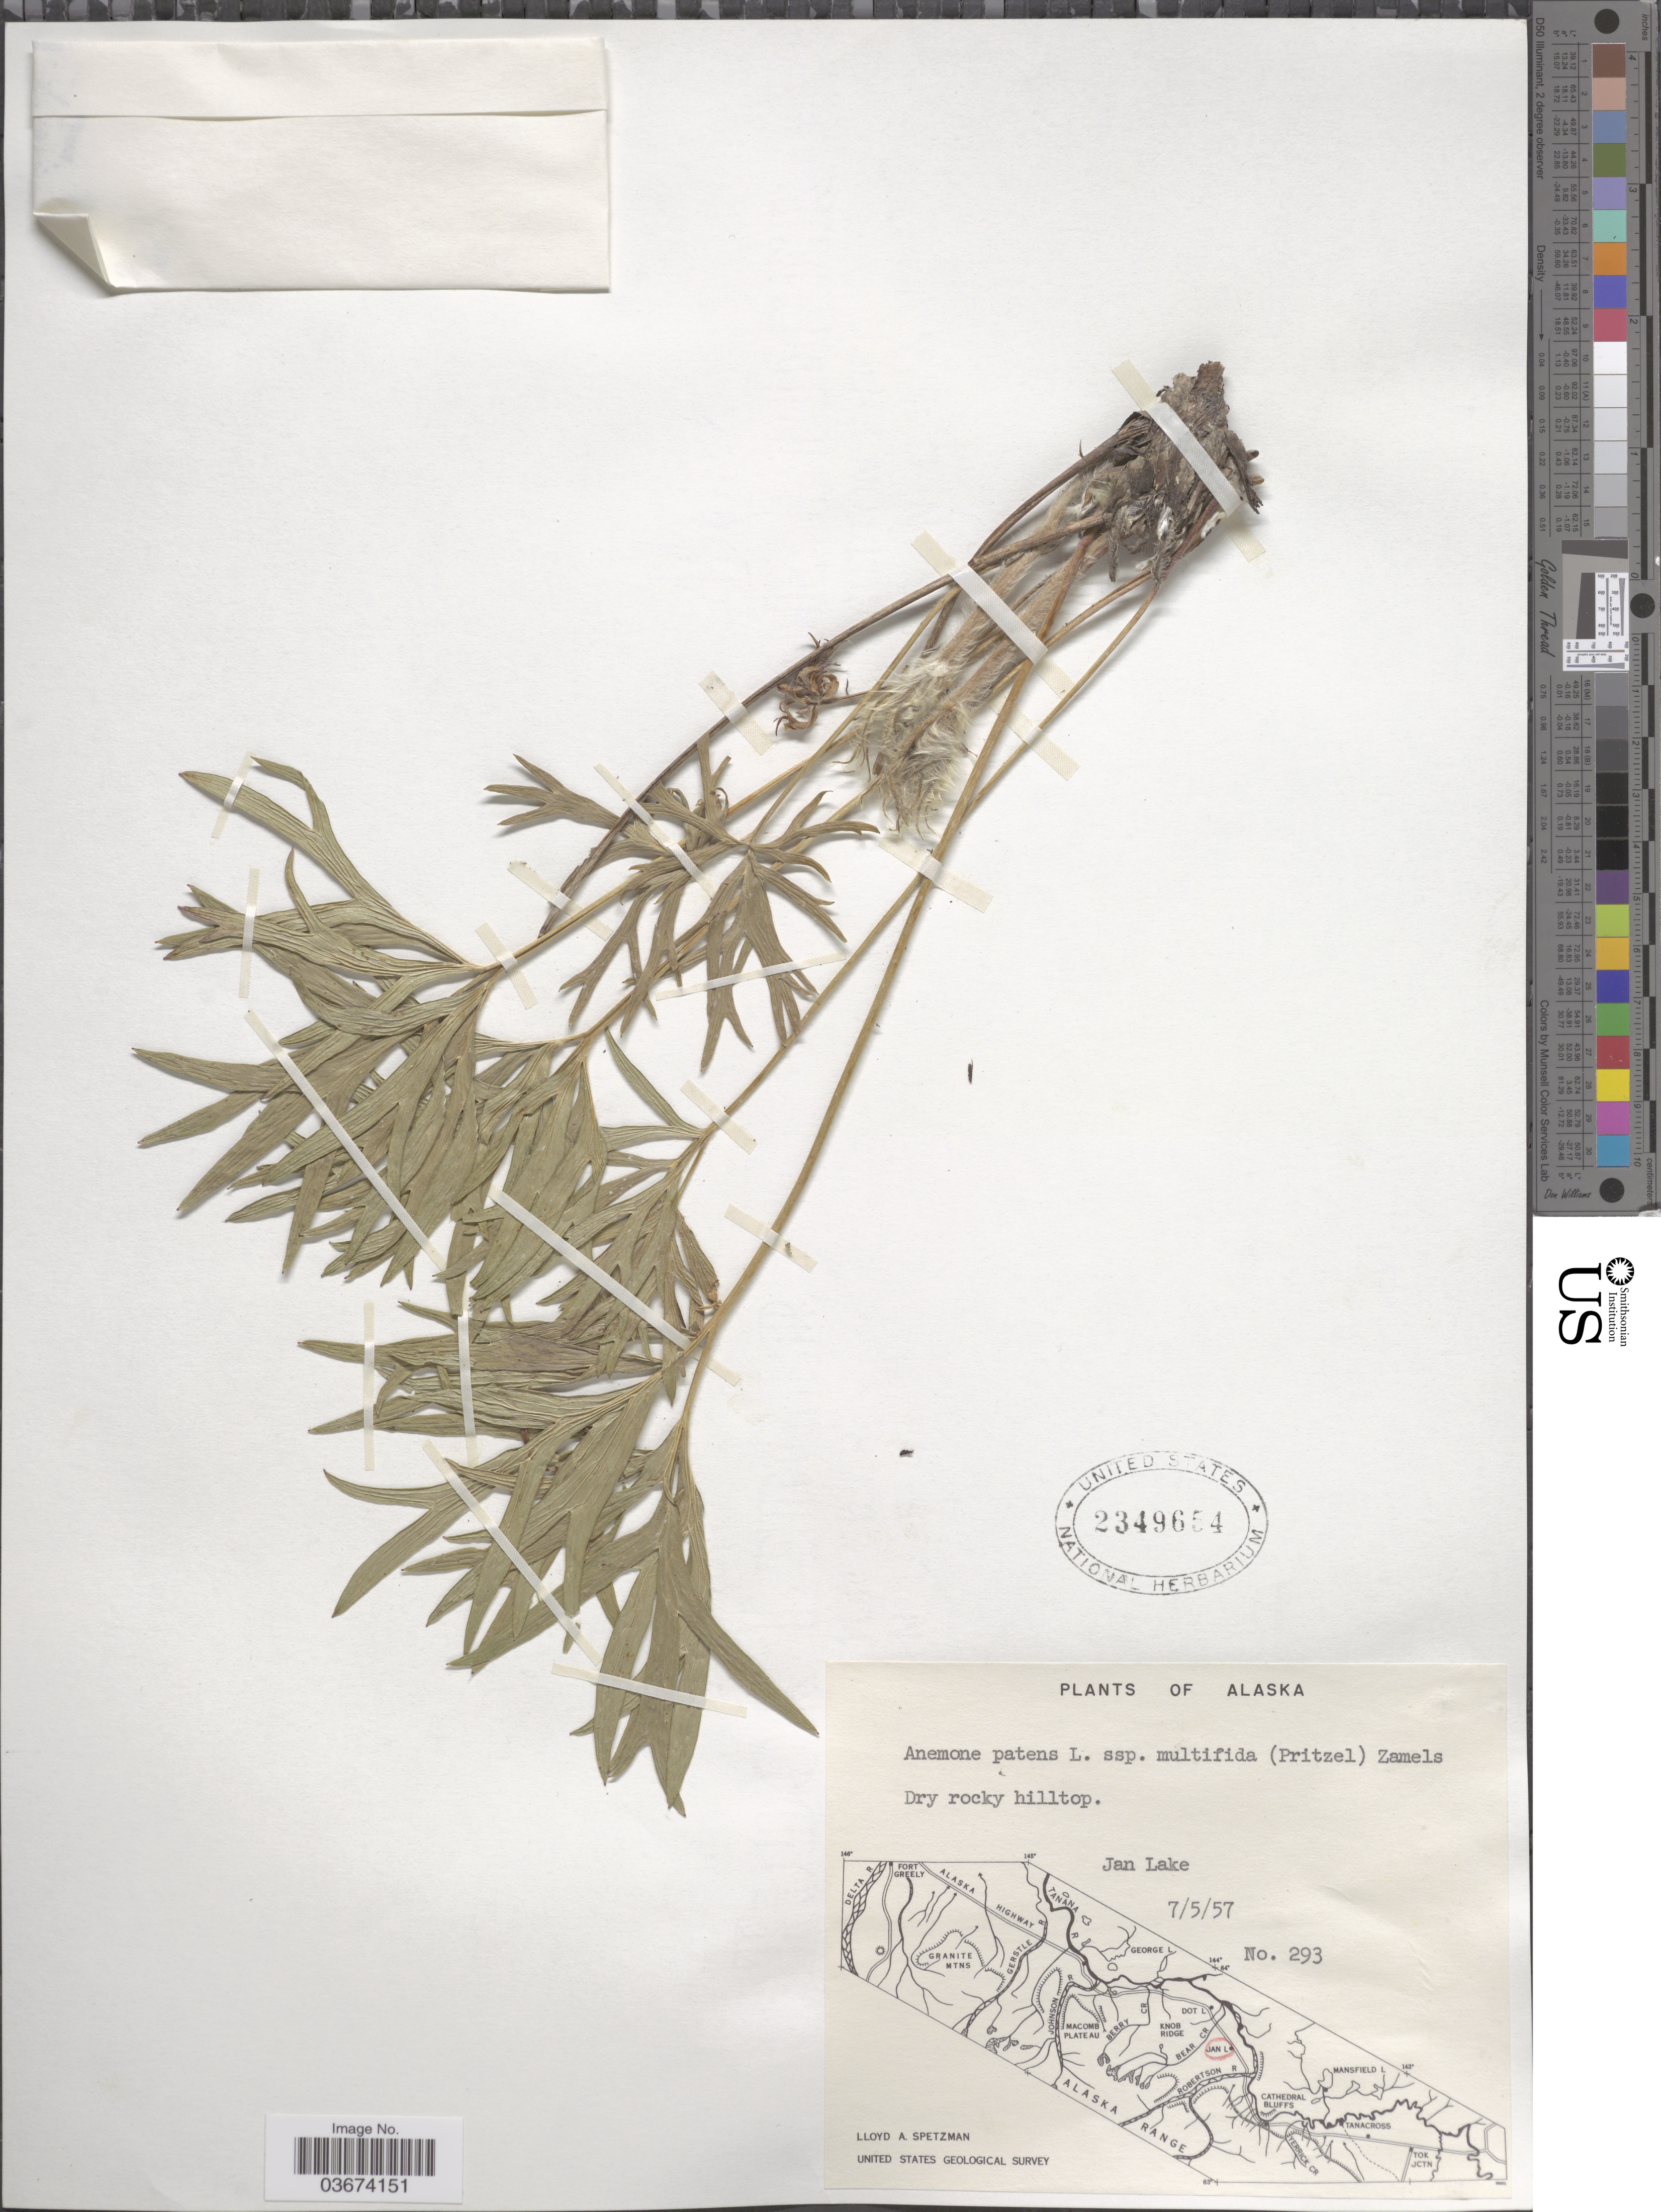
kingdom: Plantae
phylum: Tracheophyta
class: Magnoliopsida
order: Ranunculales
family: Ranunculaceae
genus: Pulsatilla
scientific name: Pulsatilla nuttalliana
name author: (DC.) Bercht. & J. Presl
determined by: Strong, Mark T., (BOT), Smithsonian Institution - National Museum of Natural History (UNITED STATES)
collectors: L. Spetzman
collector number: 293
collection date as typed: Transcribed d/m/y: 5/7/57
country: United States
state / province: Alaska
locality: Jan Lake.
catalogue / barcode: US 2349654